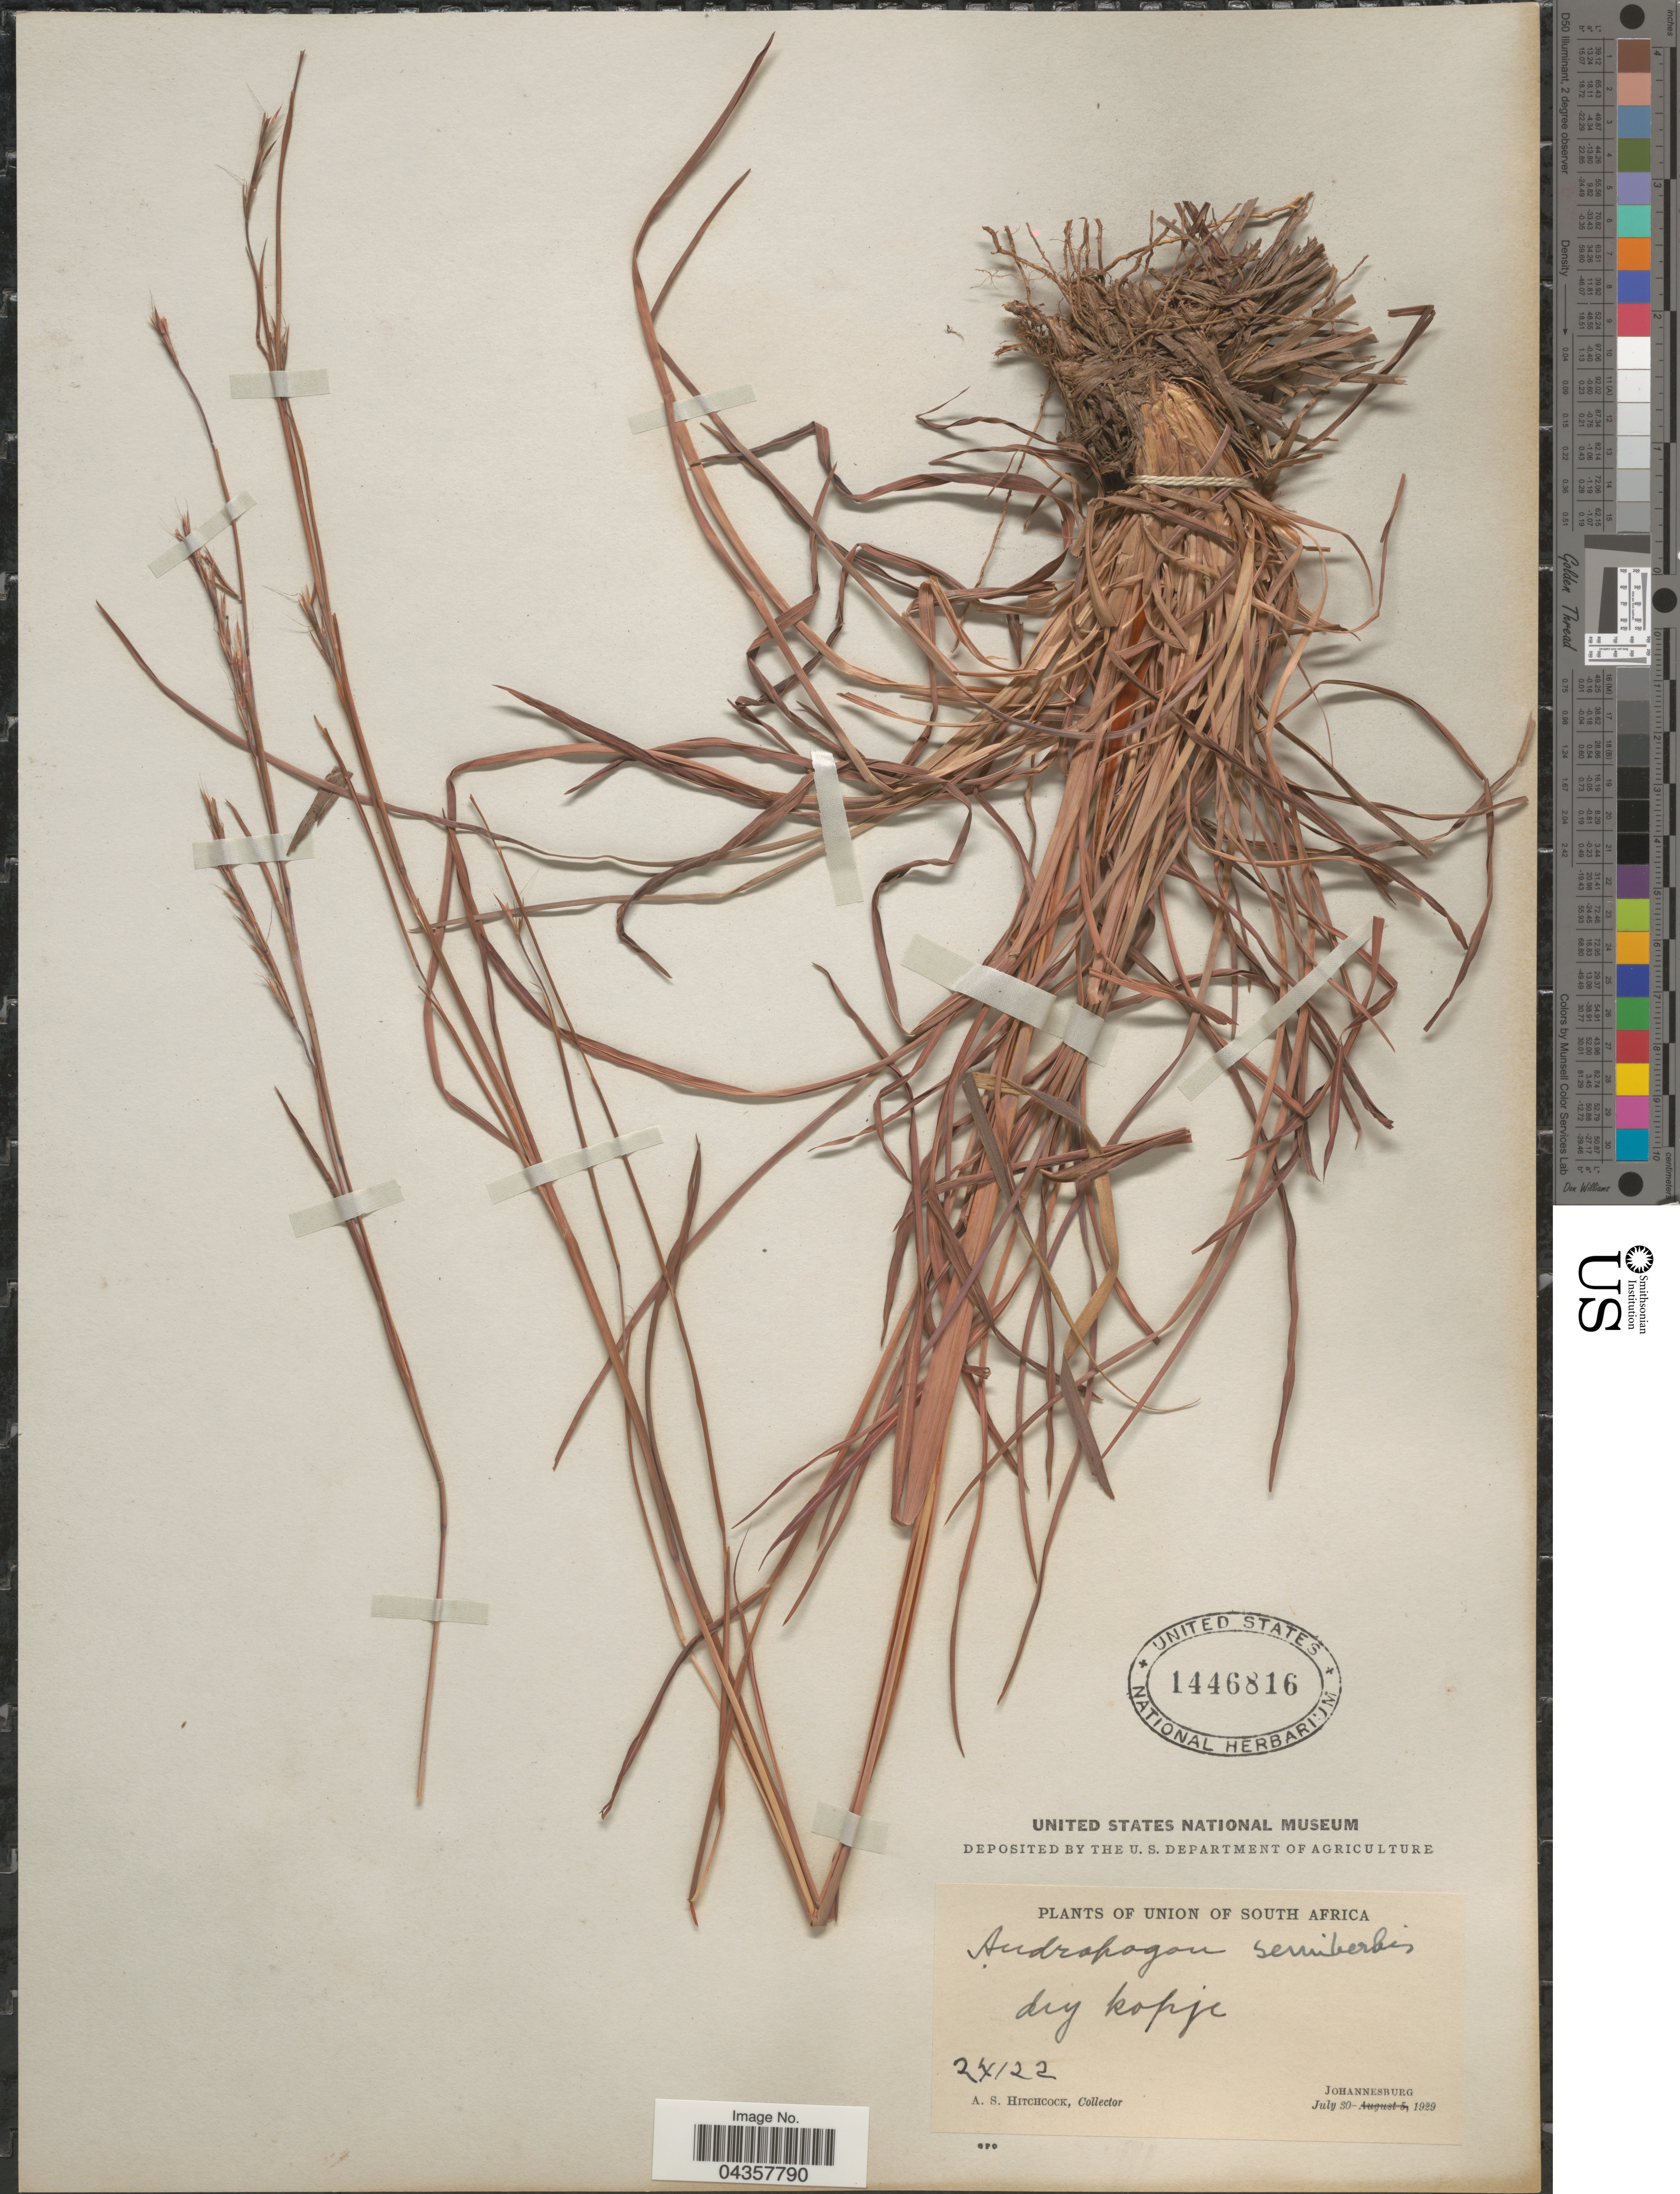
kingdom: Plantae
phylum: Tracheophyta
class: Liliopsida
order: Poales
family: Poaceae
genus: Schizachyrium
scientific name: Schizachyrium sanguineum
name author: (Retz.) Alston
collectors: A. S. Hitchcock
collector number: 24122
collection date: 1929-07-30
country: South Africa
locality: Union Of South Africa. Johannesburg.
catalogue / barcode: US 1446816